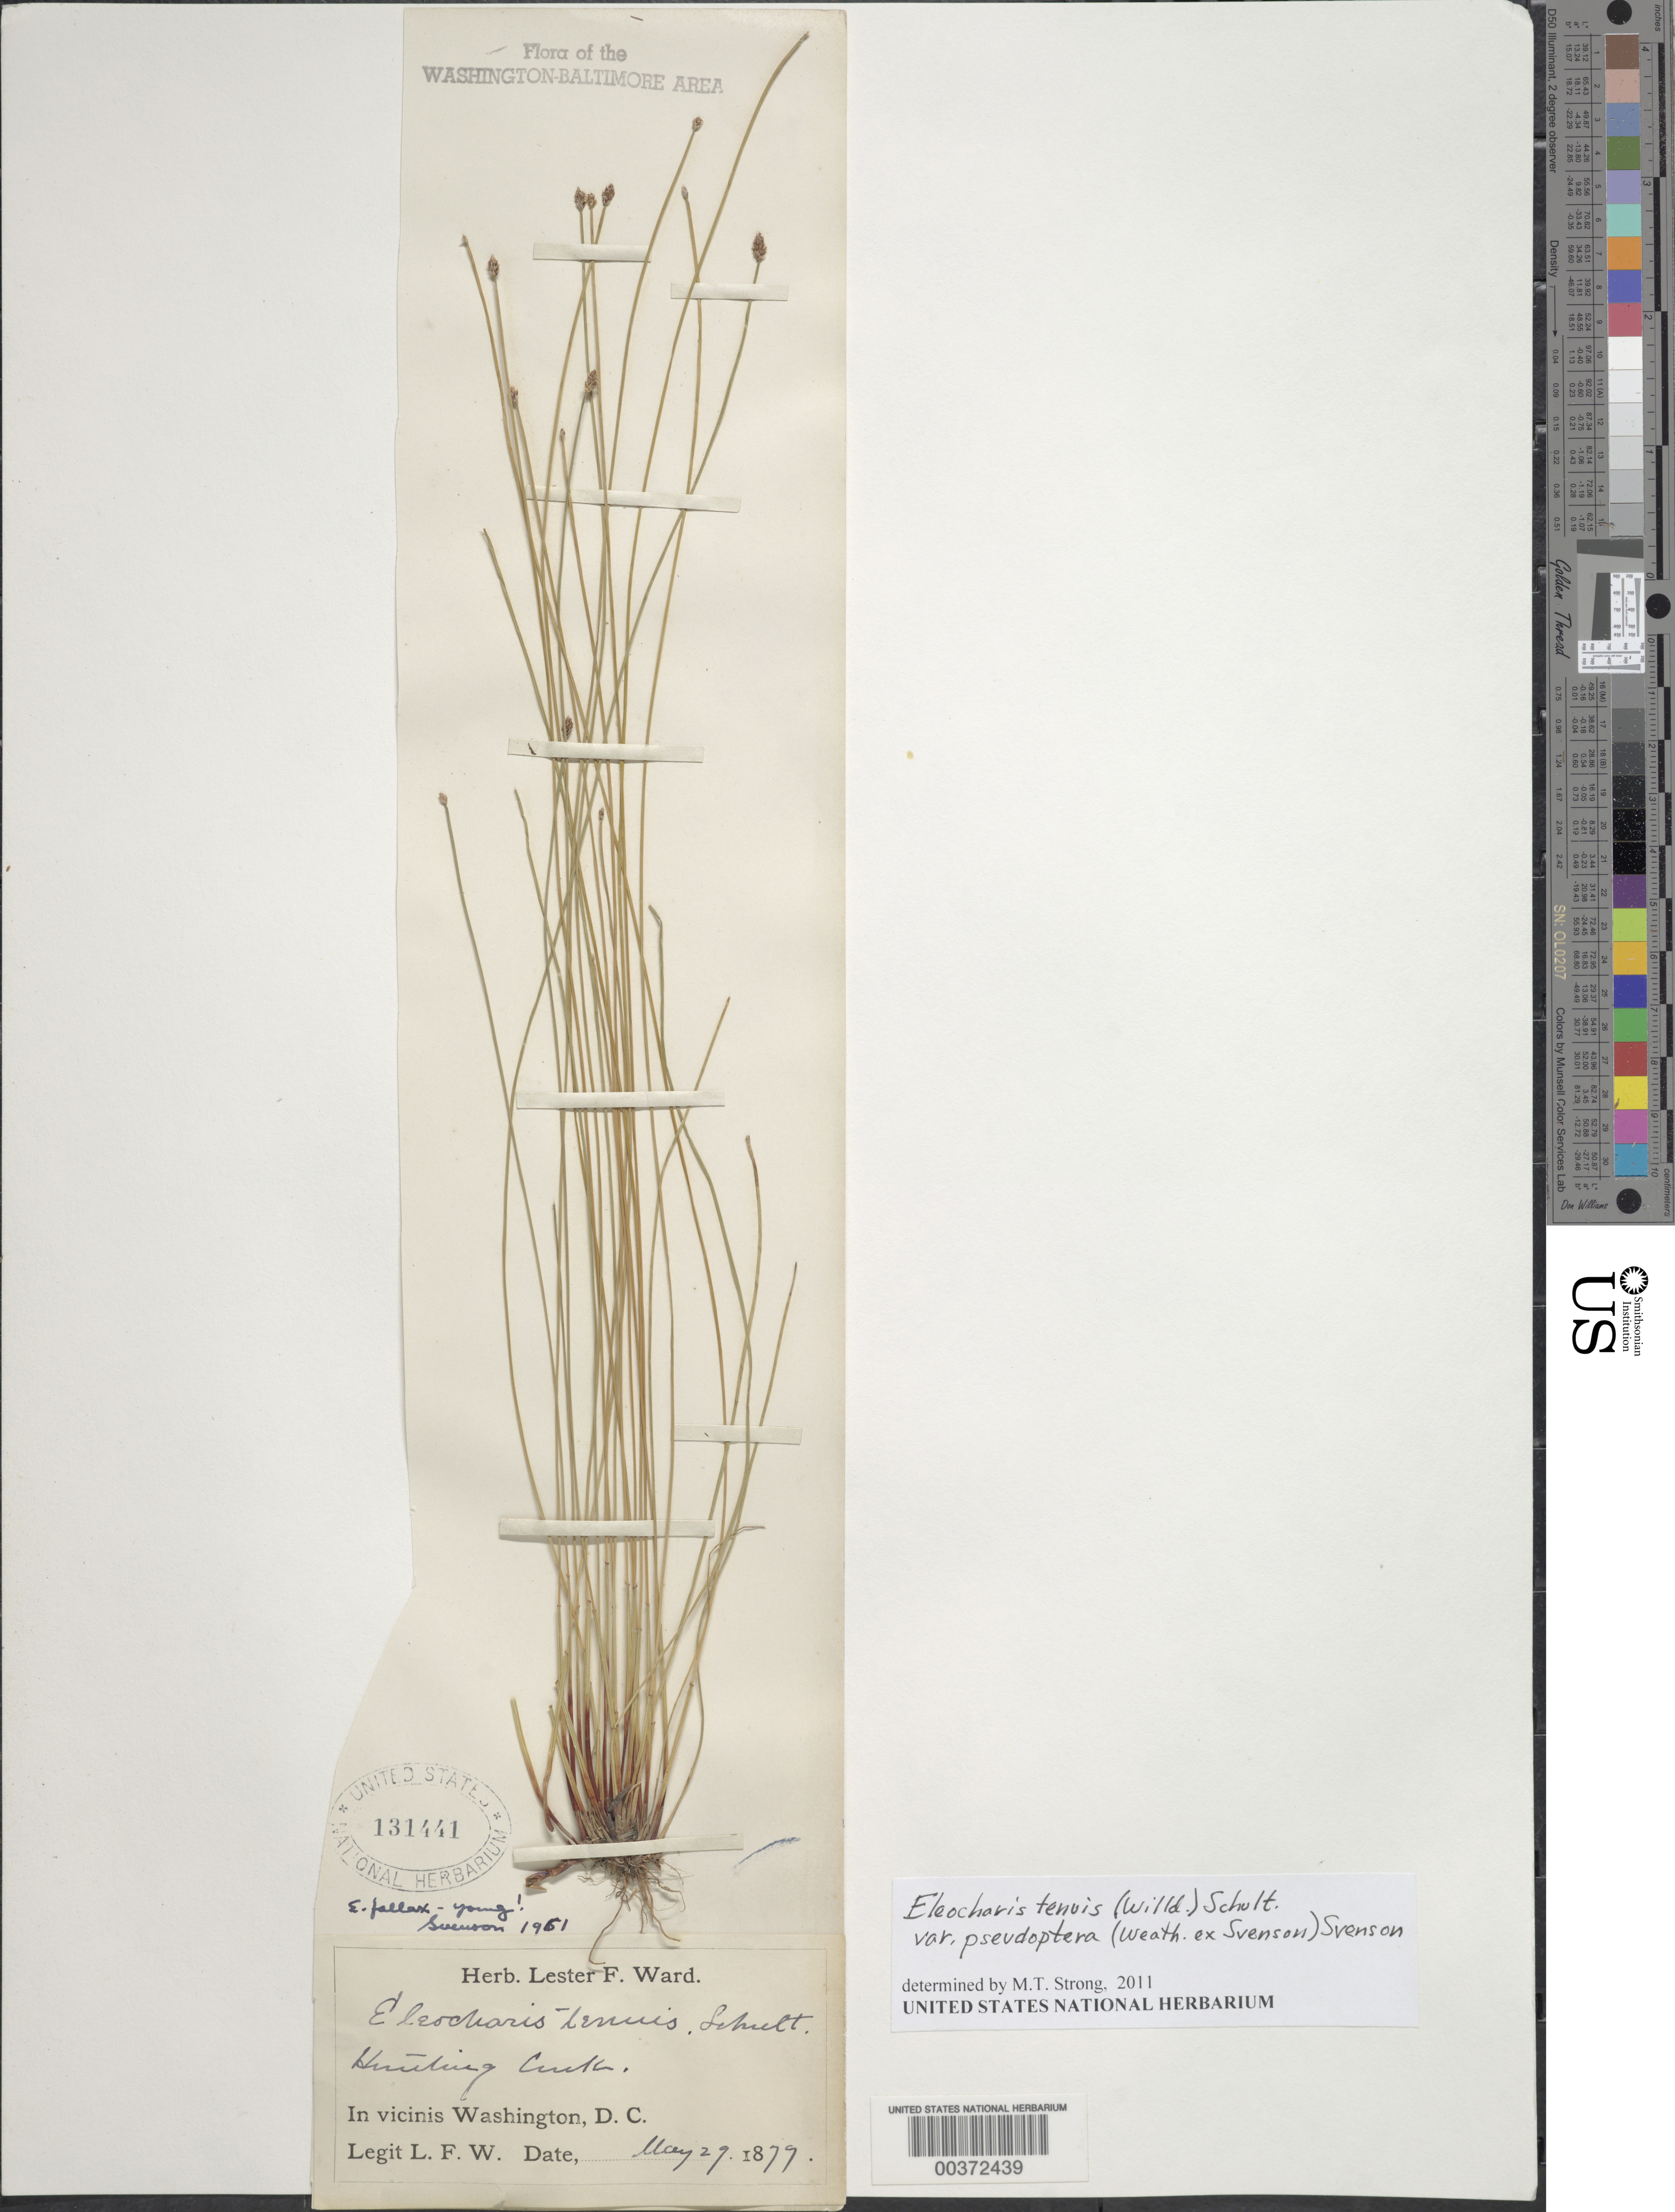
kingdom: Plantae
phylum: Tracheophyta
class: Liliopsida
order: Poales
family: Cyperaceae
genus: Eleocharis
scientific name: Eleocharis tenuis var. pseudoptera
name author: (Weath.) Svenson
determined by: Strong, Mark T., (BOT), Smithsonian Institution - National Museum of Natural History (UNITED STATES)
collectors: L. F. Ward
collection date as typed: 29 May 1879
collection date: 1879-05-29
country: United States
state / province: Virginia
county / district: Fairfax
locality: Hunting Creek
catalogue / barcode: US 131441